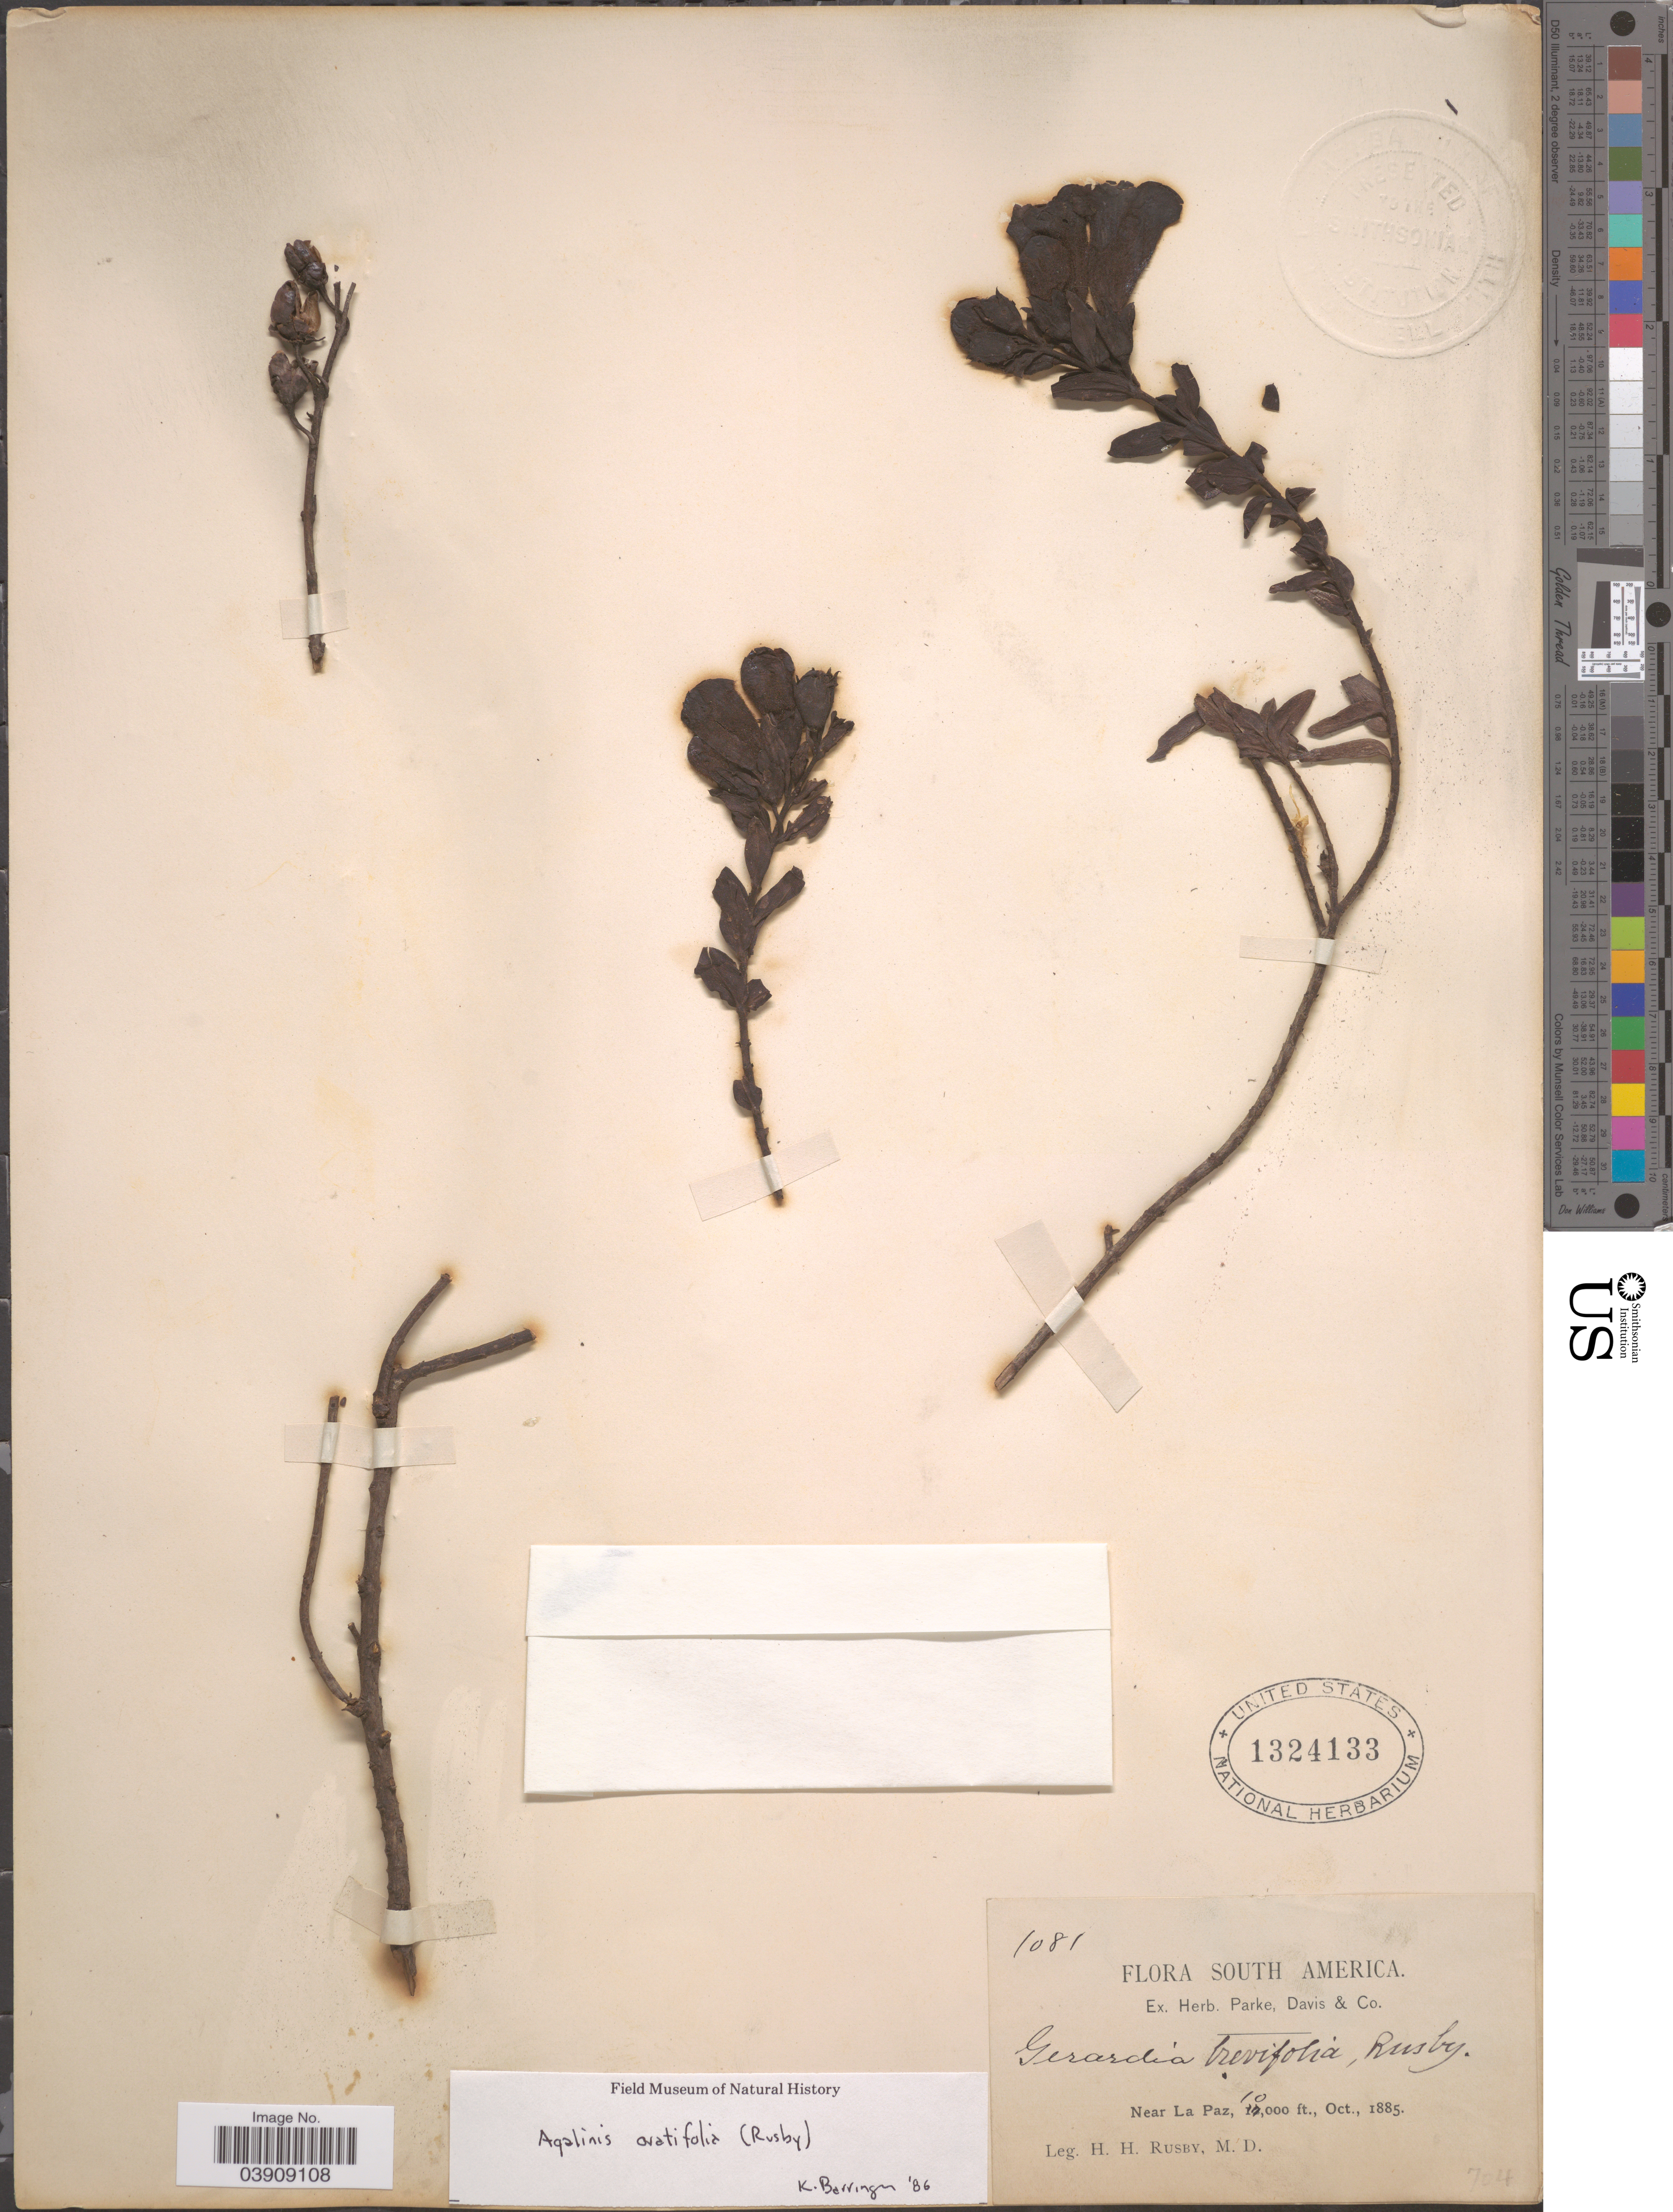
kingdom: Plantae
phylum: Tracheophyta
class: Magnoliopsida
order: Lamiales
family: Orobanchaceae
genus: Agalinis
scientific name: Agalinis ovatifolia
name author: (Rusby) S. Beck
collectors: H. H. Rusby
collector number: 1081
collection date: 1885-10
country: Bolivia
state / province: La Paz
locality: Near La Paz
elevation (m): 3048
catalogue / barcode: US 1324133